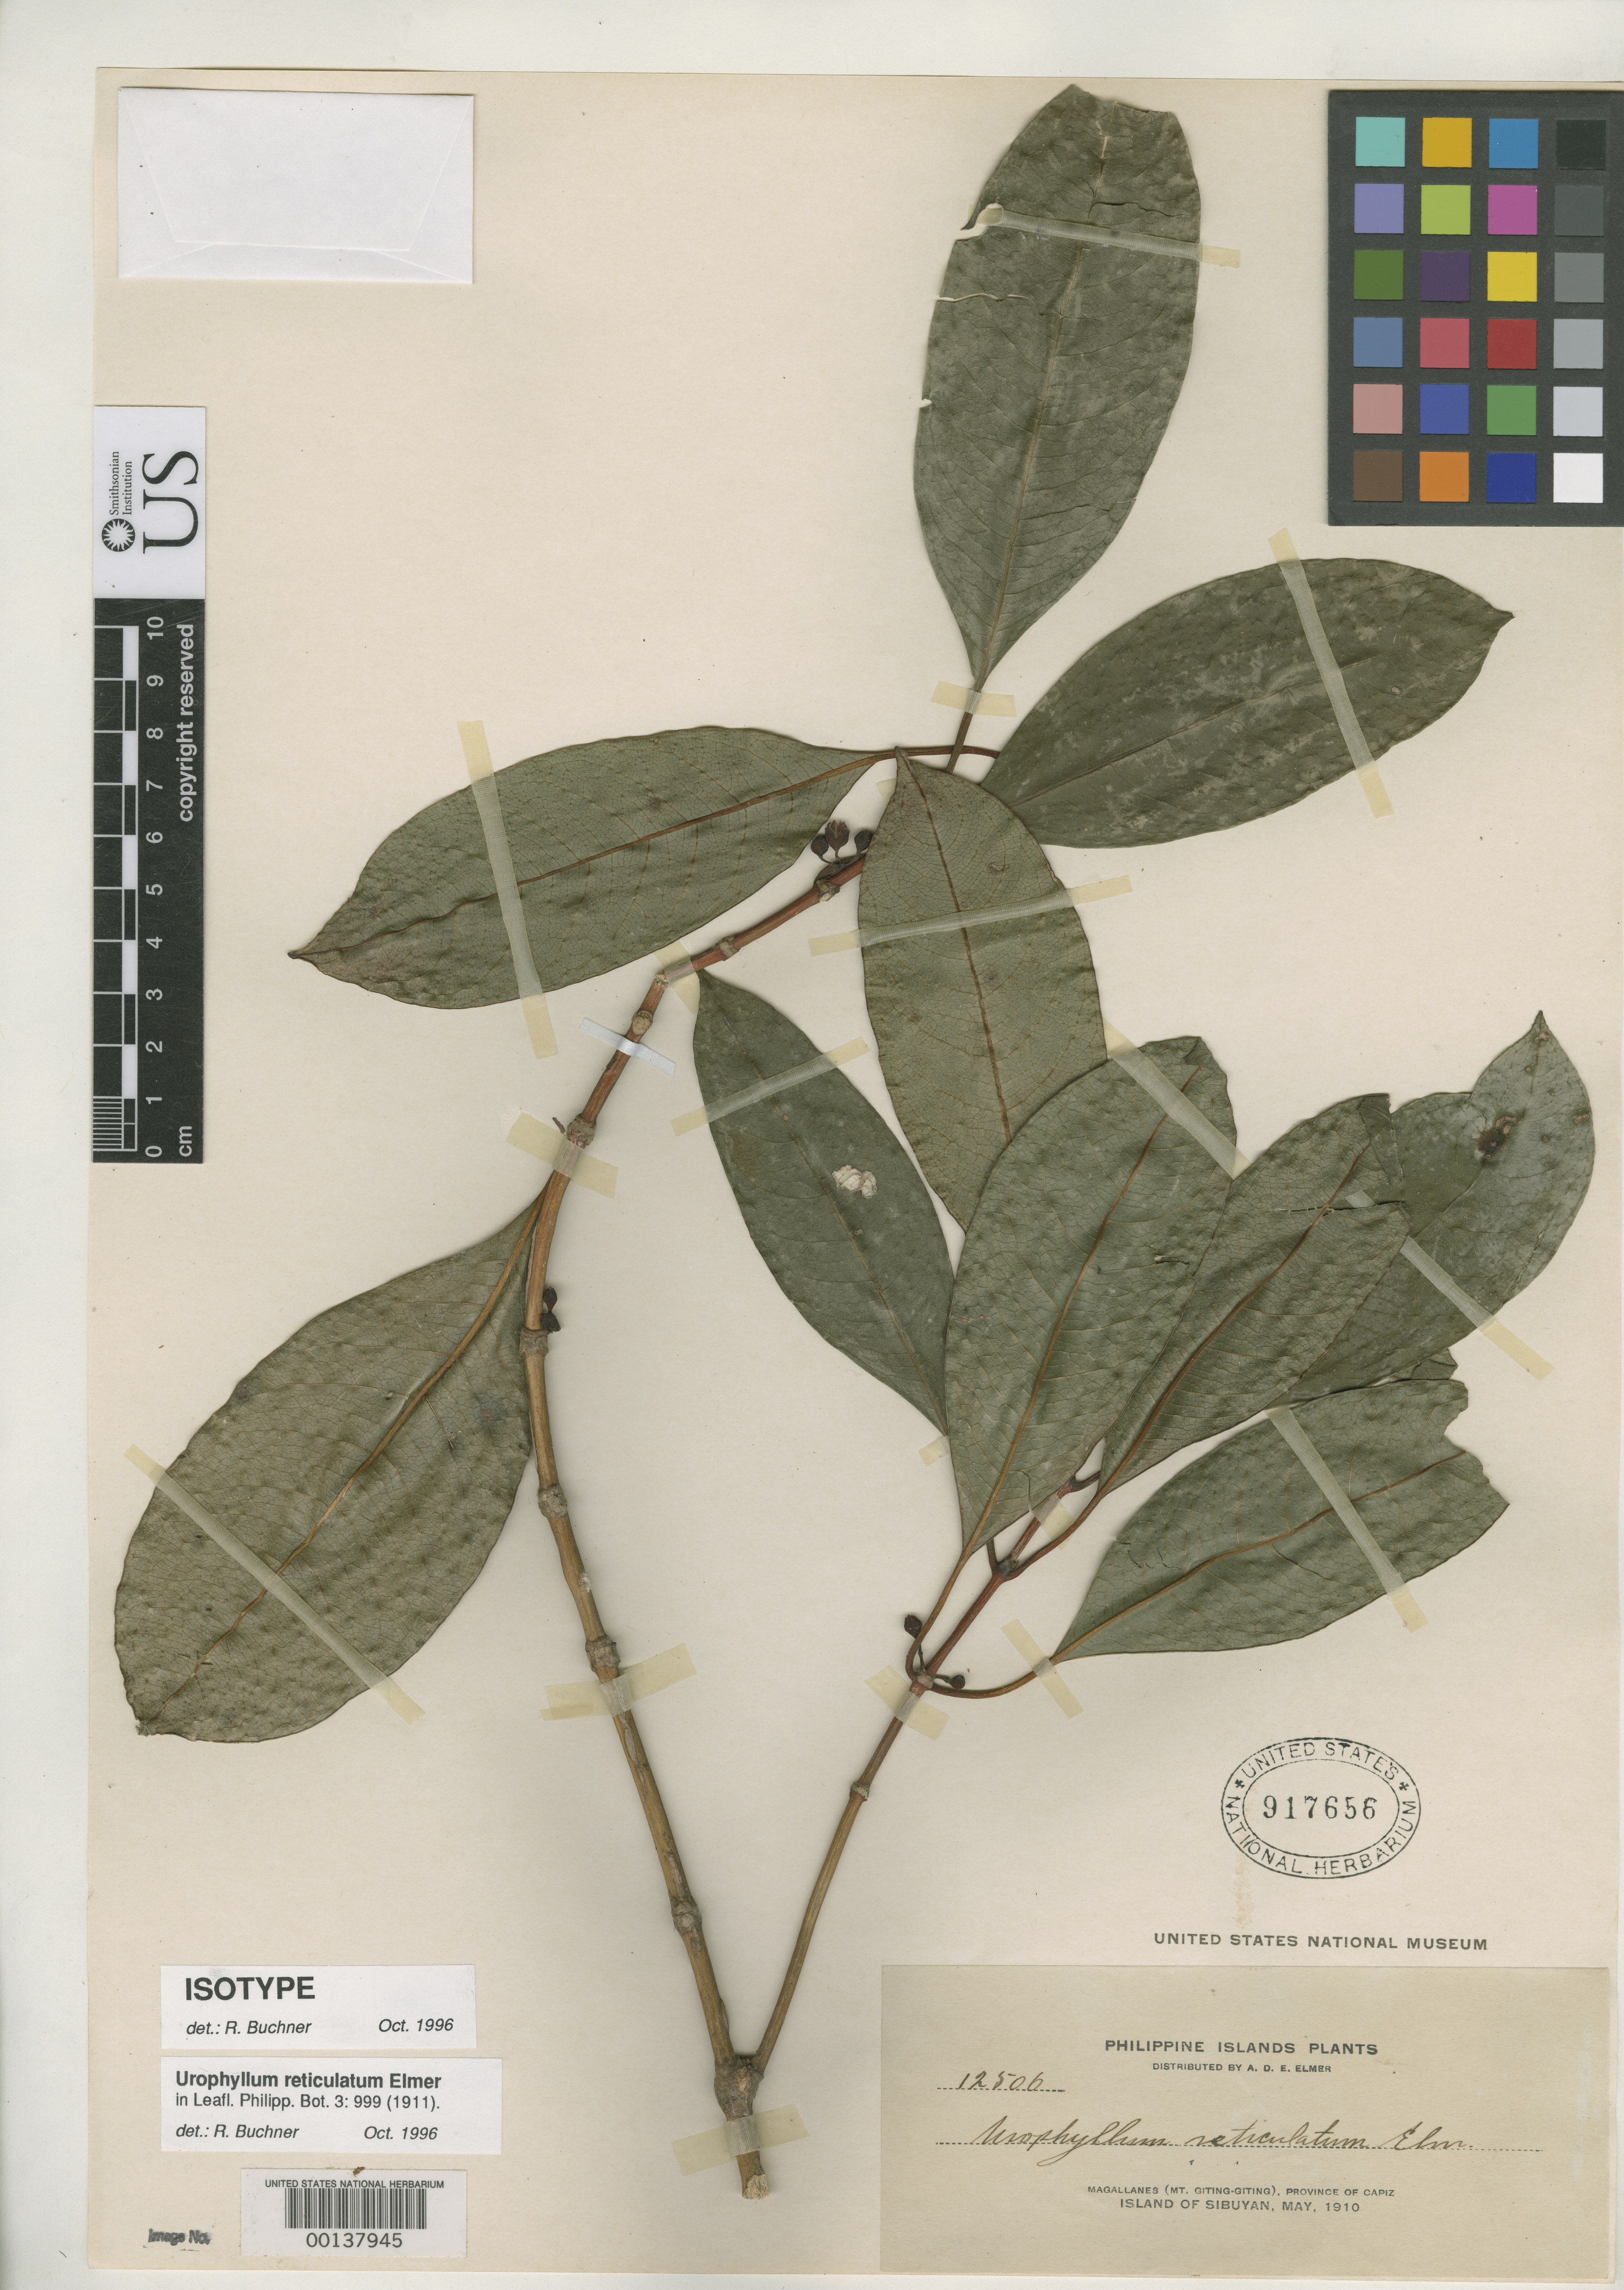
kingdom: Plantae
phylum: Tracheophyta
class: Magnoliopsida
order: Gentianales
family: Rubiaceae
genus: Urophyllum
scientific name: Urophyllum reticulatum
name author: Elmer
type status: Isotype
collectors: A. D. E. Elmer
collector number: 12506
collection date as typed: May 1910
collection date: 1910-05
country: Philippines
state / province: Mimaropa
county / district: Romblon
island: Sibuyan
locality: Magallanes, Mt. Giting-Giting.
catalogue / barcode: US 917656